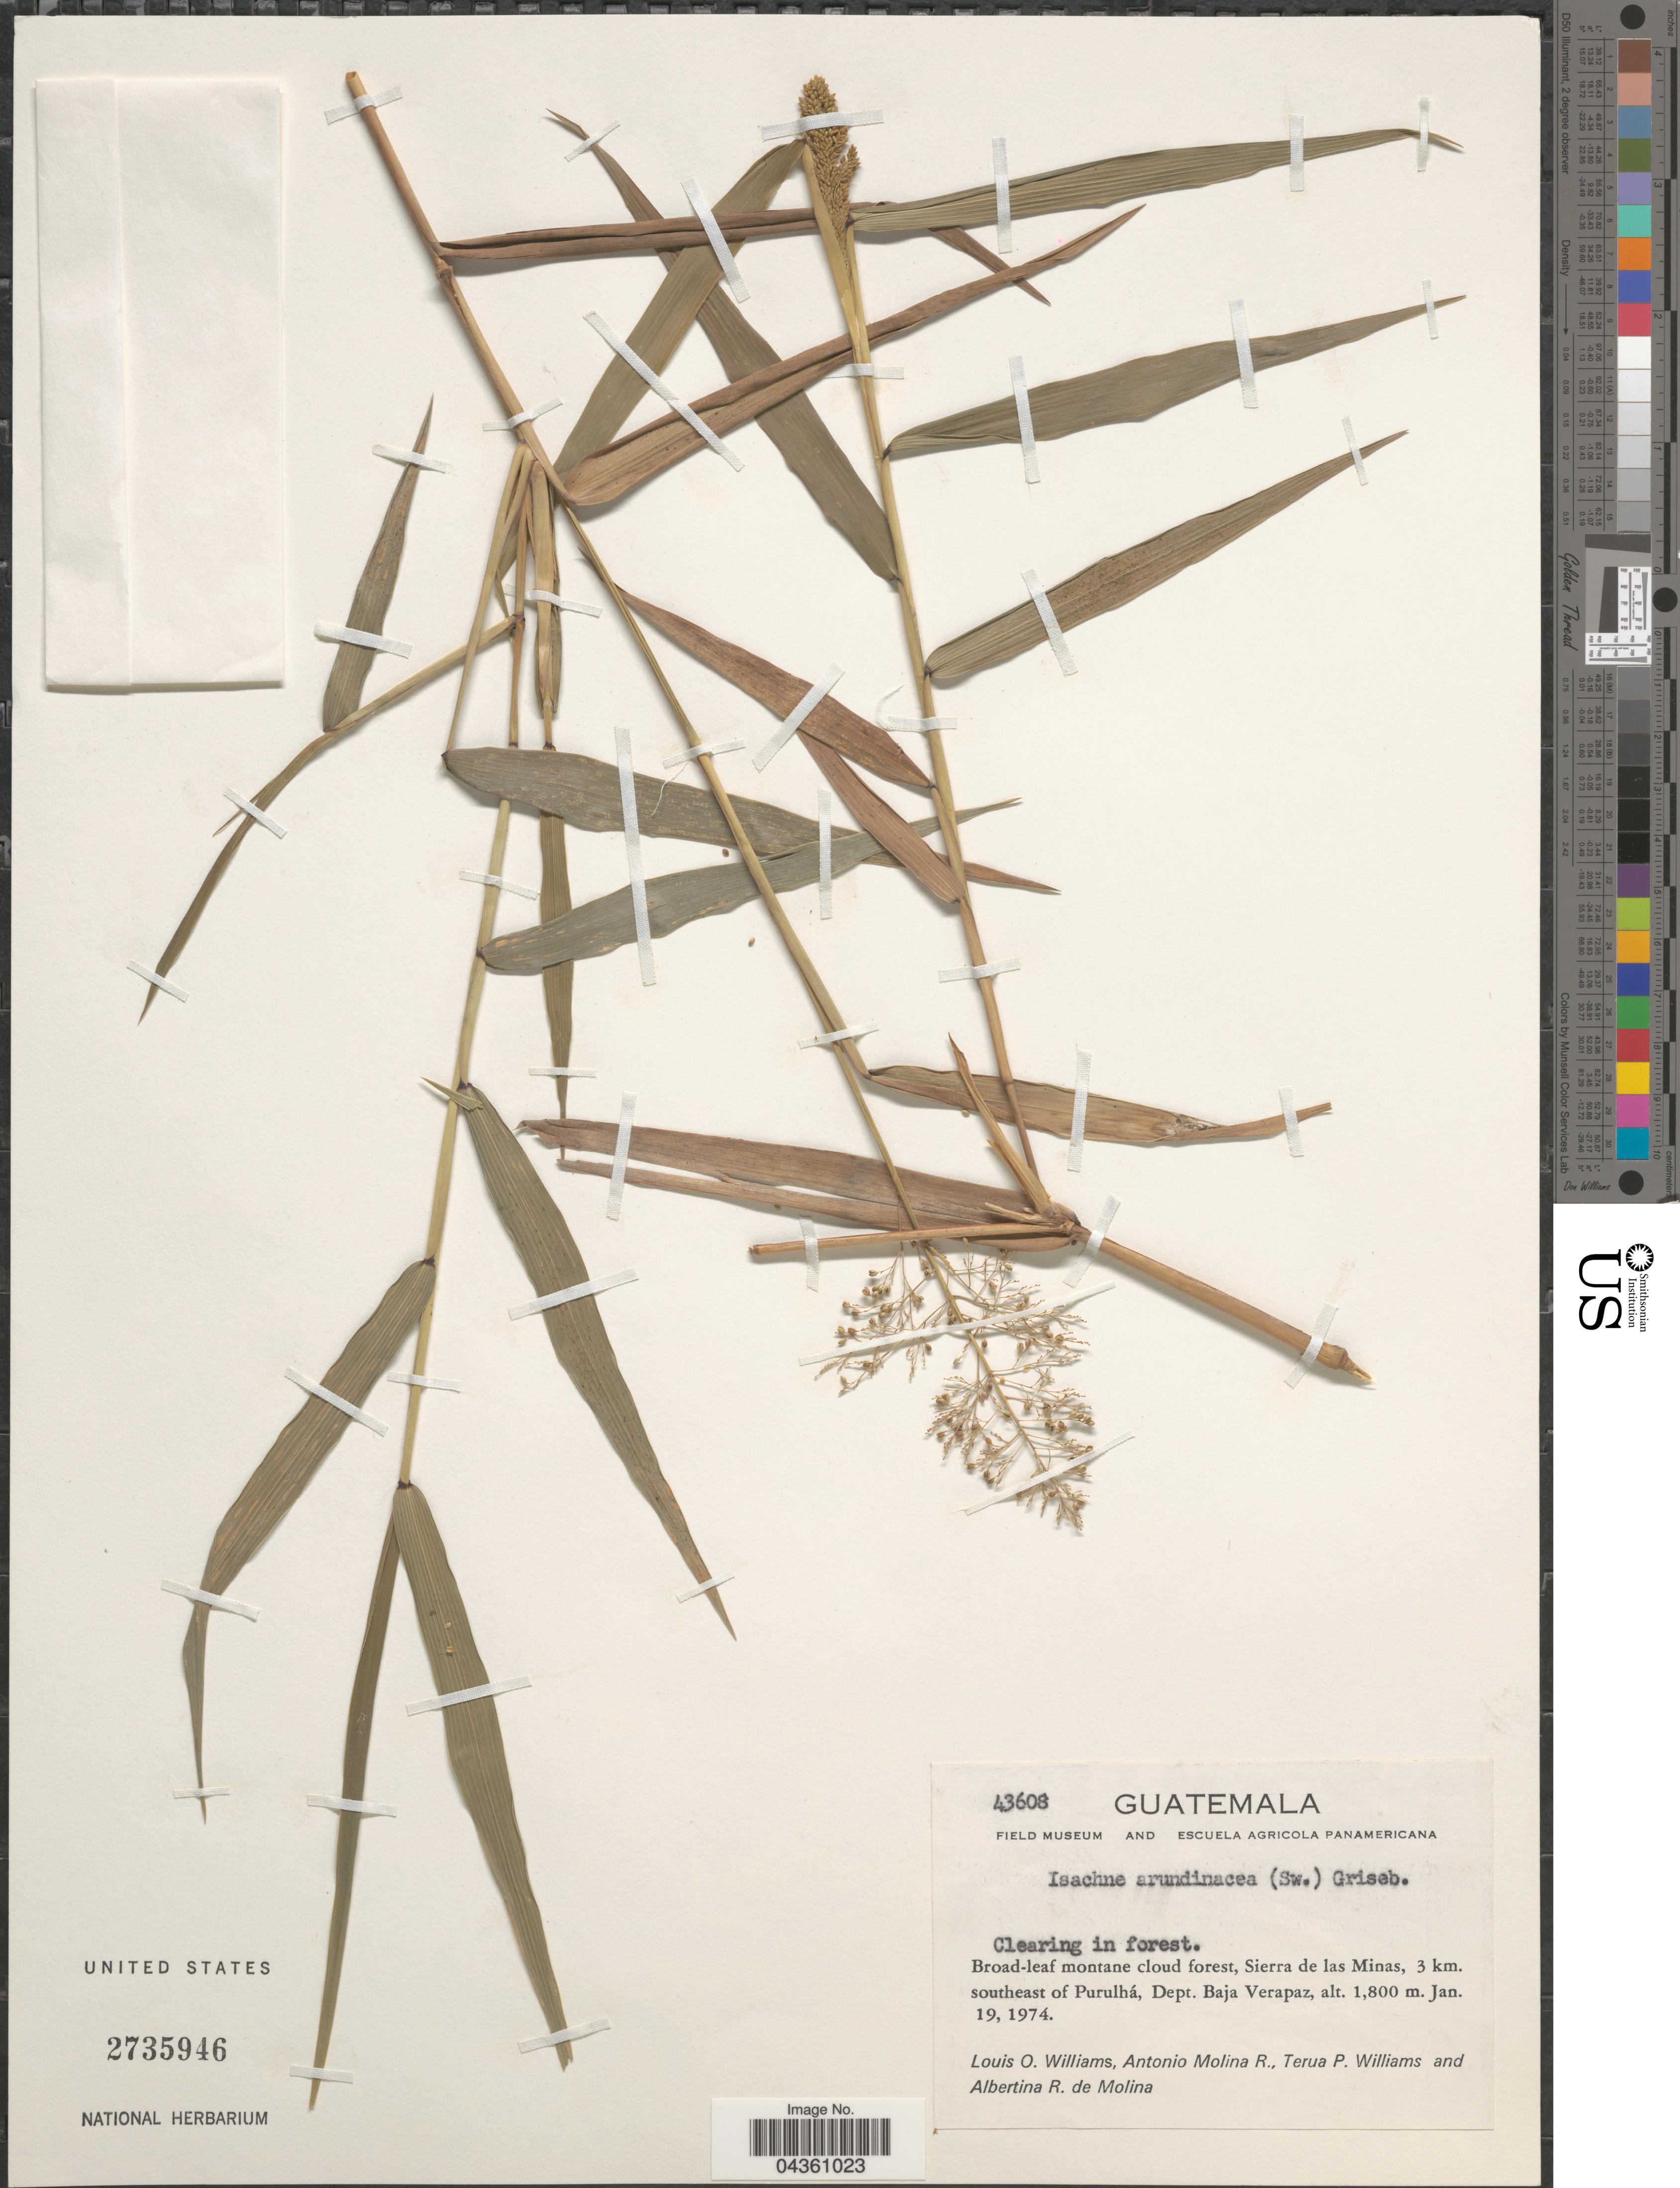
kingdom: Plantae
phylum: Tracheophyta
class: Liliopsida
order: Poales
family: Poaceae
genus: Isachne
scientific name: Isachne arundinacea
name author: (Sw.) Griseb.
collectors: L. O. Williams, A. Molina R., T. Williams & A. R. Molina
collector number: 43608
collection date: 1974-01-19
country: Guatemala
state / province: Baja Verapaz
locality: Sierra de las Minas, 3 km. southeast of Purulhá, Dept. Baja Verapaz.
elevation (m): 1800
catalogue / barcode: US 2735946